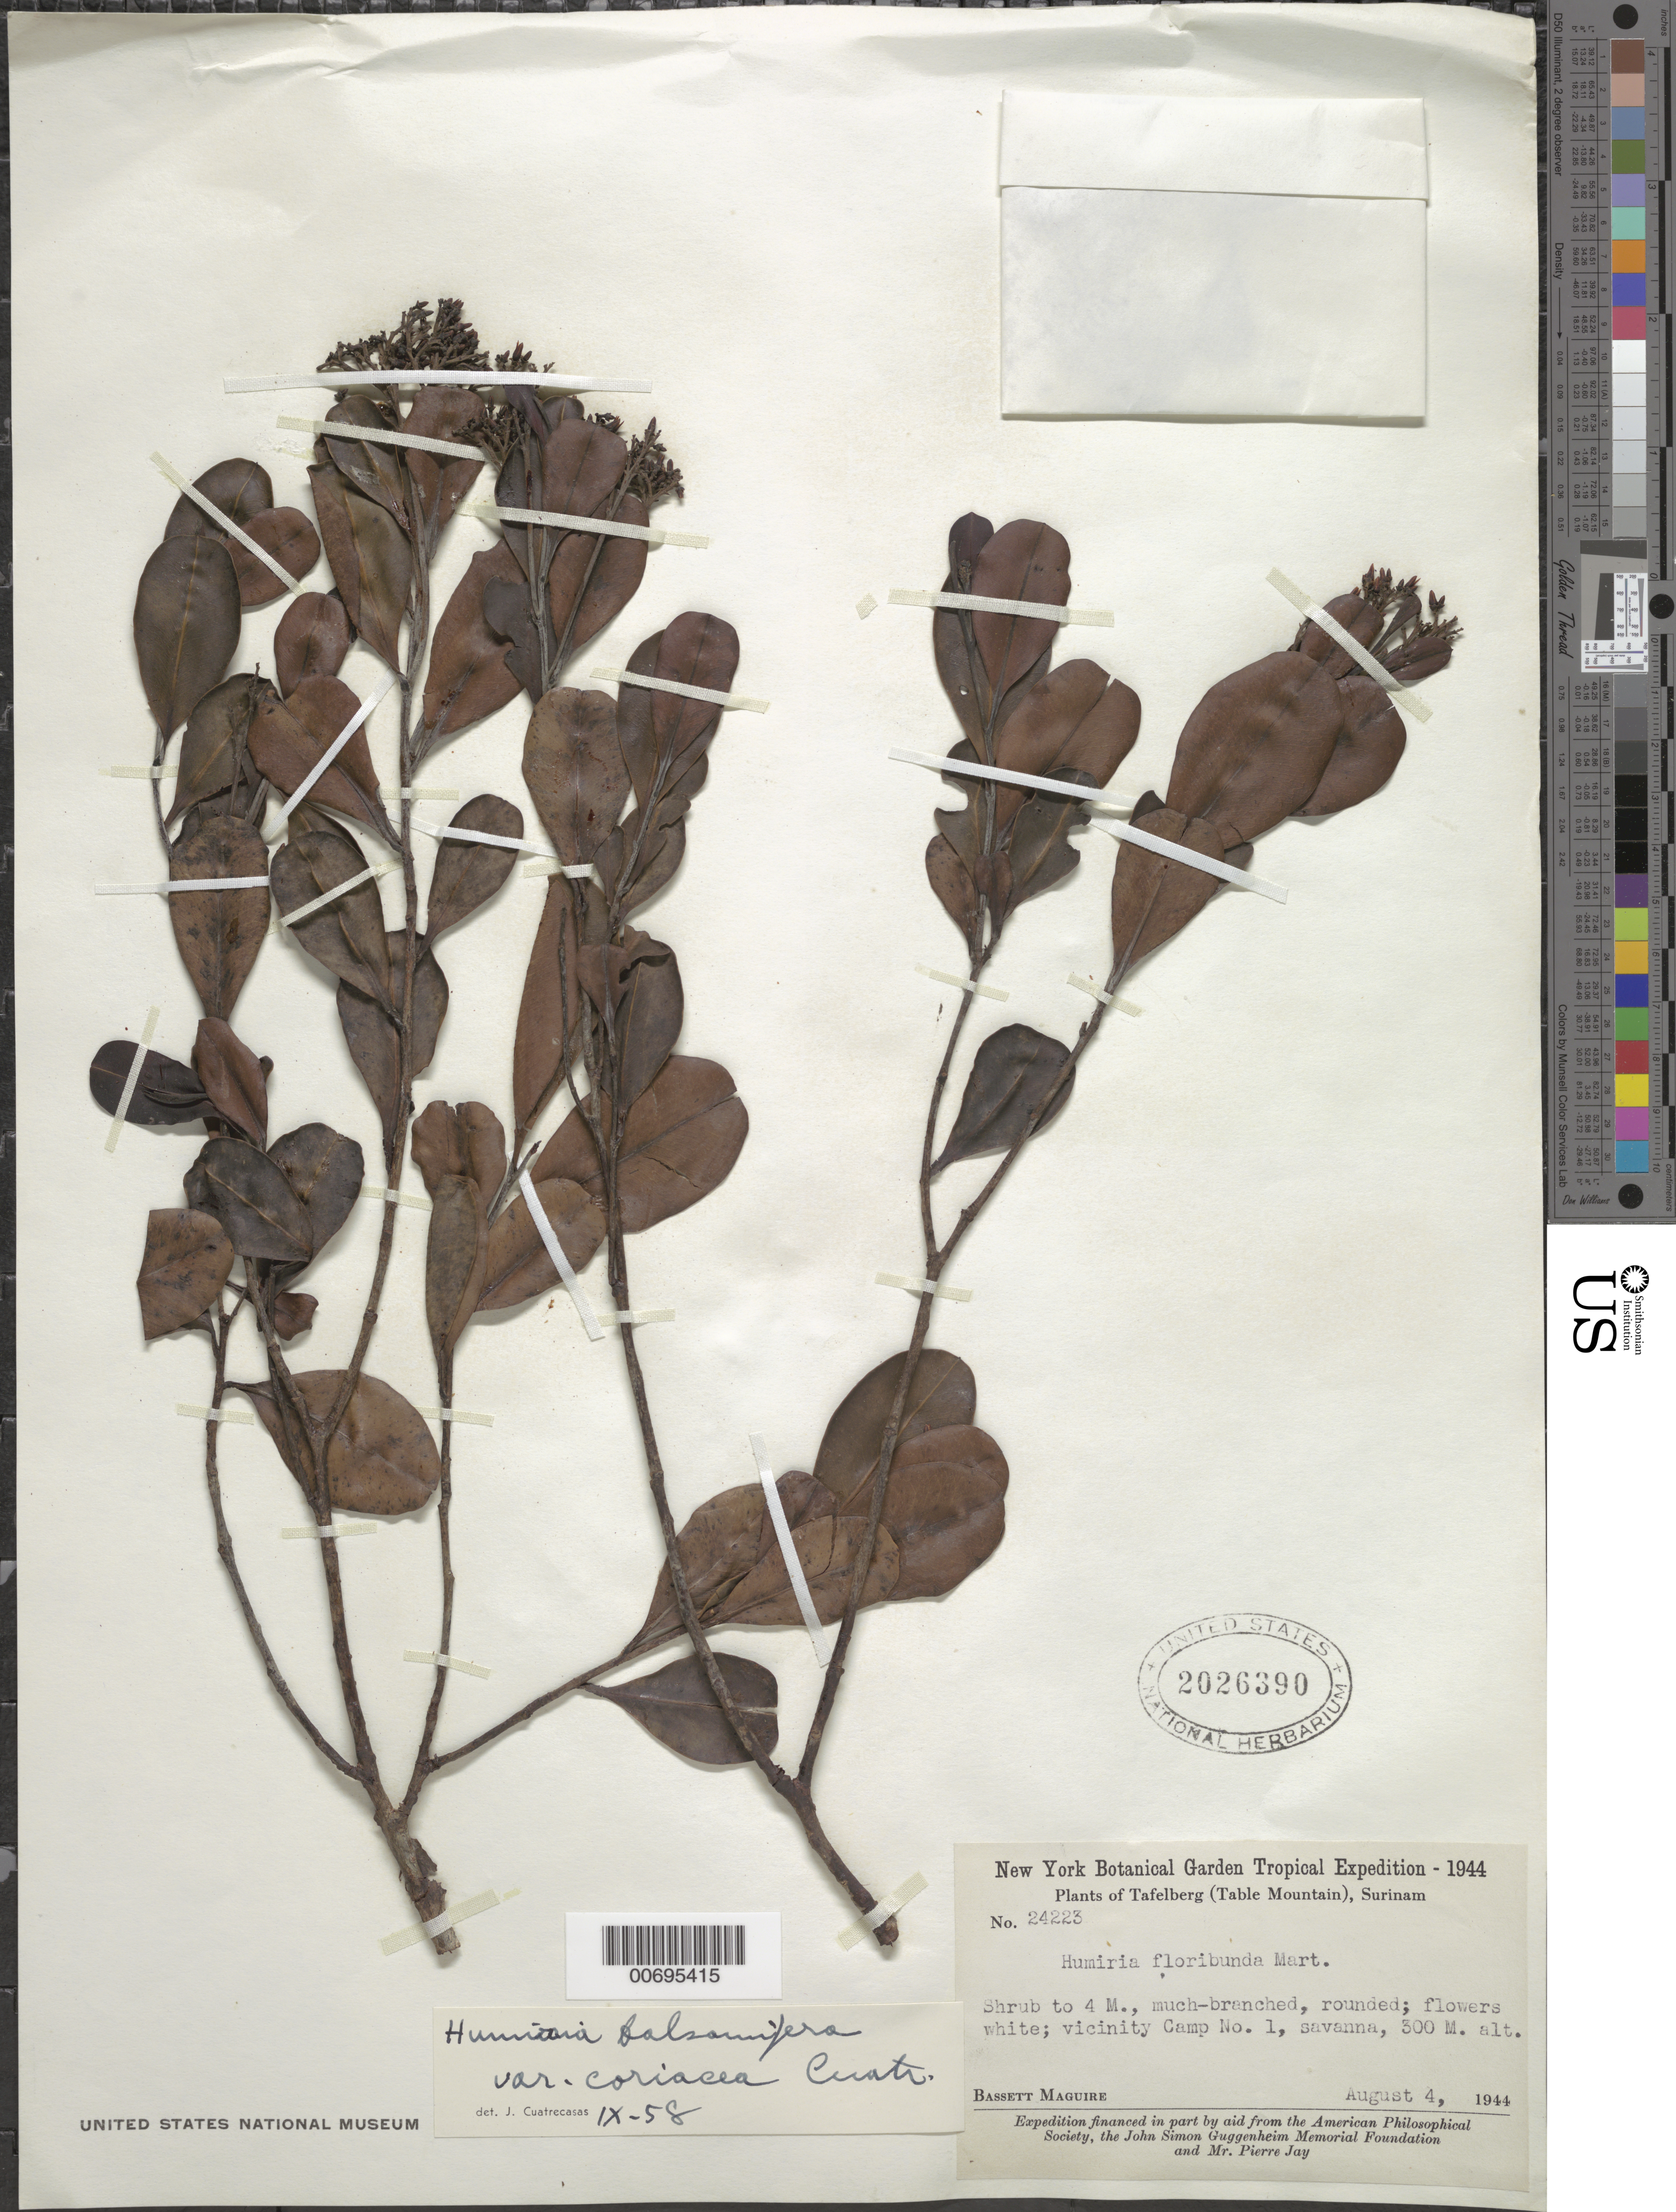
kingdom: Plantae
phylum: Tracheophyta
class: Magnoliopsida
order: Malpighiales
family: Humiriaceae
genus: Humiria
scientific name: Humiria balsamifera var. coriacea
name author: Cuatrec.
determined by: Cuatrecasas, J.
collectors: B. Maguire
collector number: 24223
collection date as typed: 4-Aug-44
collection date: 1944-08-04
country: Suriname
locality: Tafelberg (Table Mountain), Savanna I, vic. Camp no. 1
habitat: Savanna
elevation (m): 300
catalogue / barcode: US 2026390